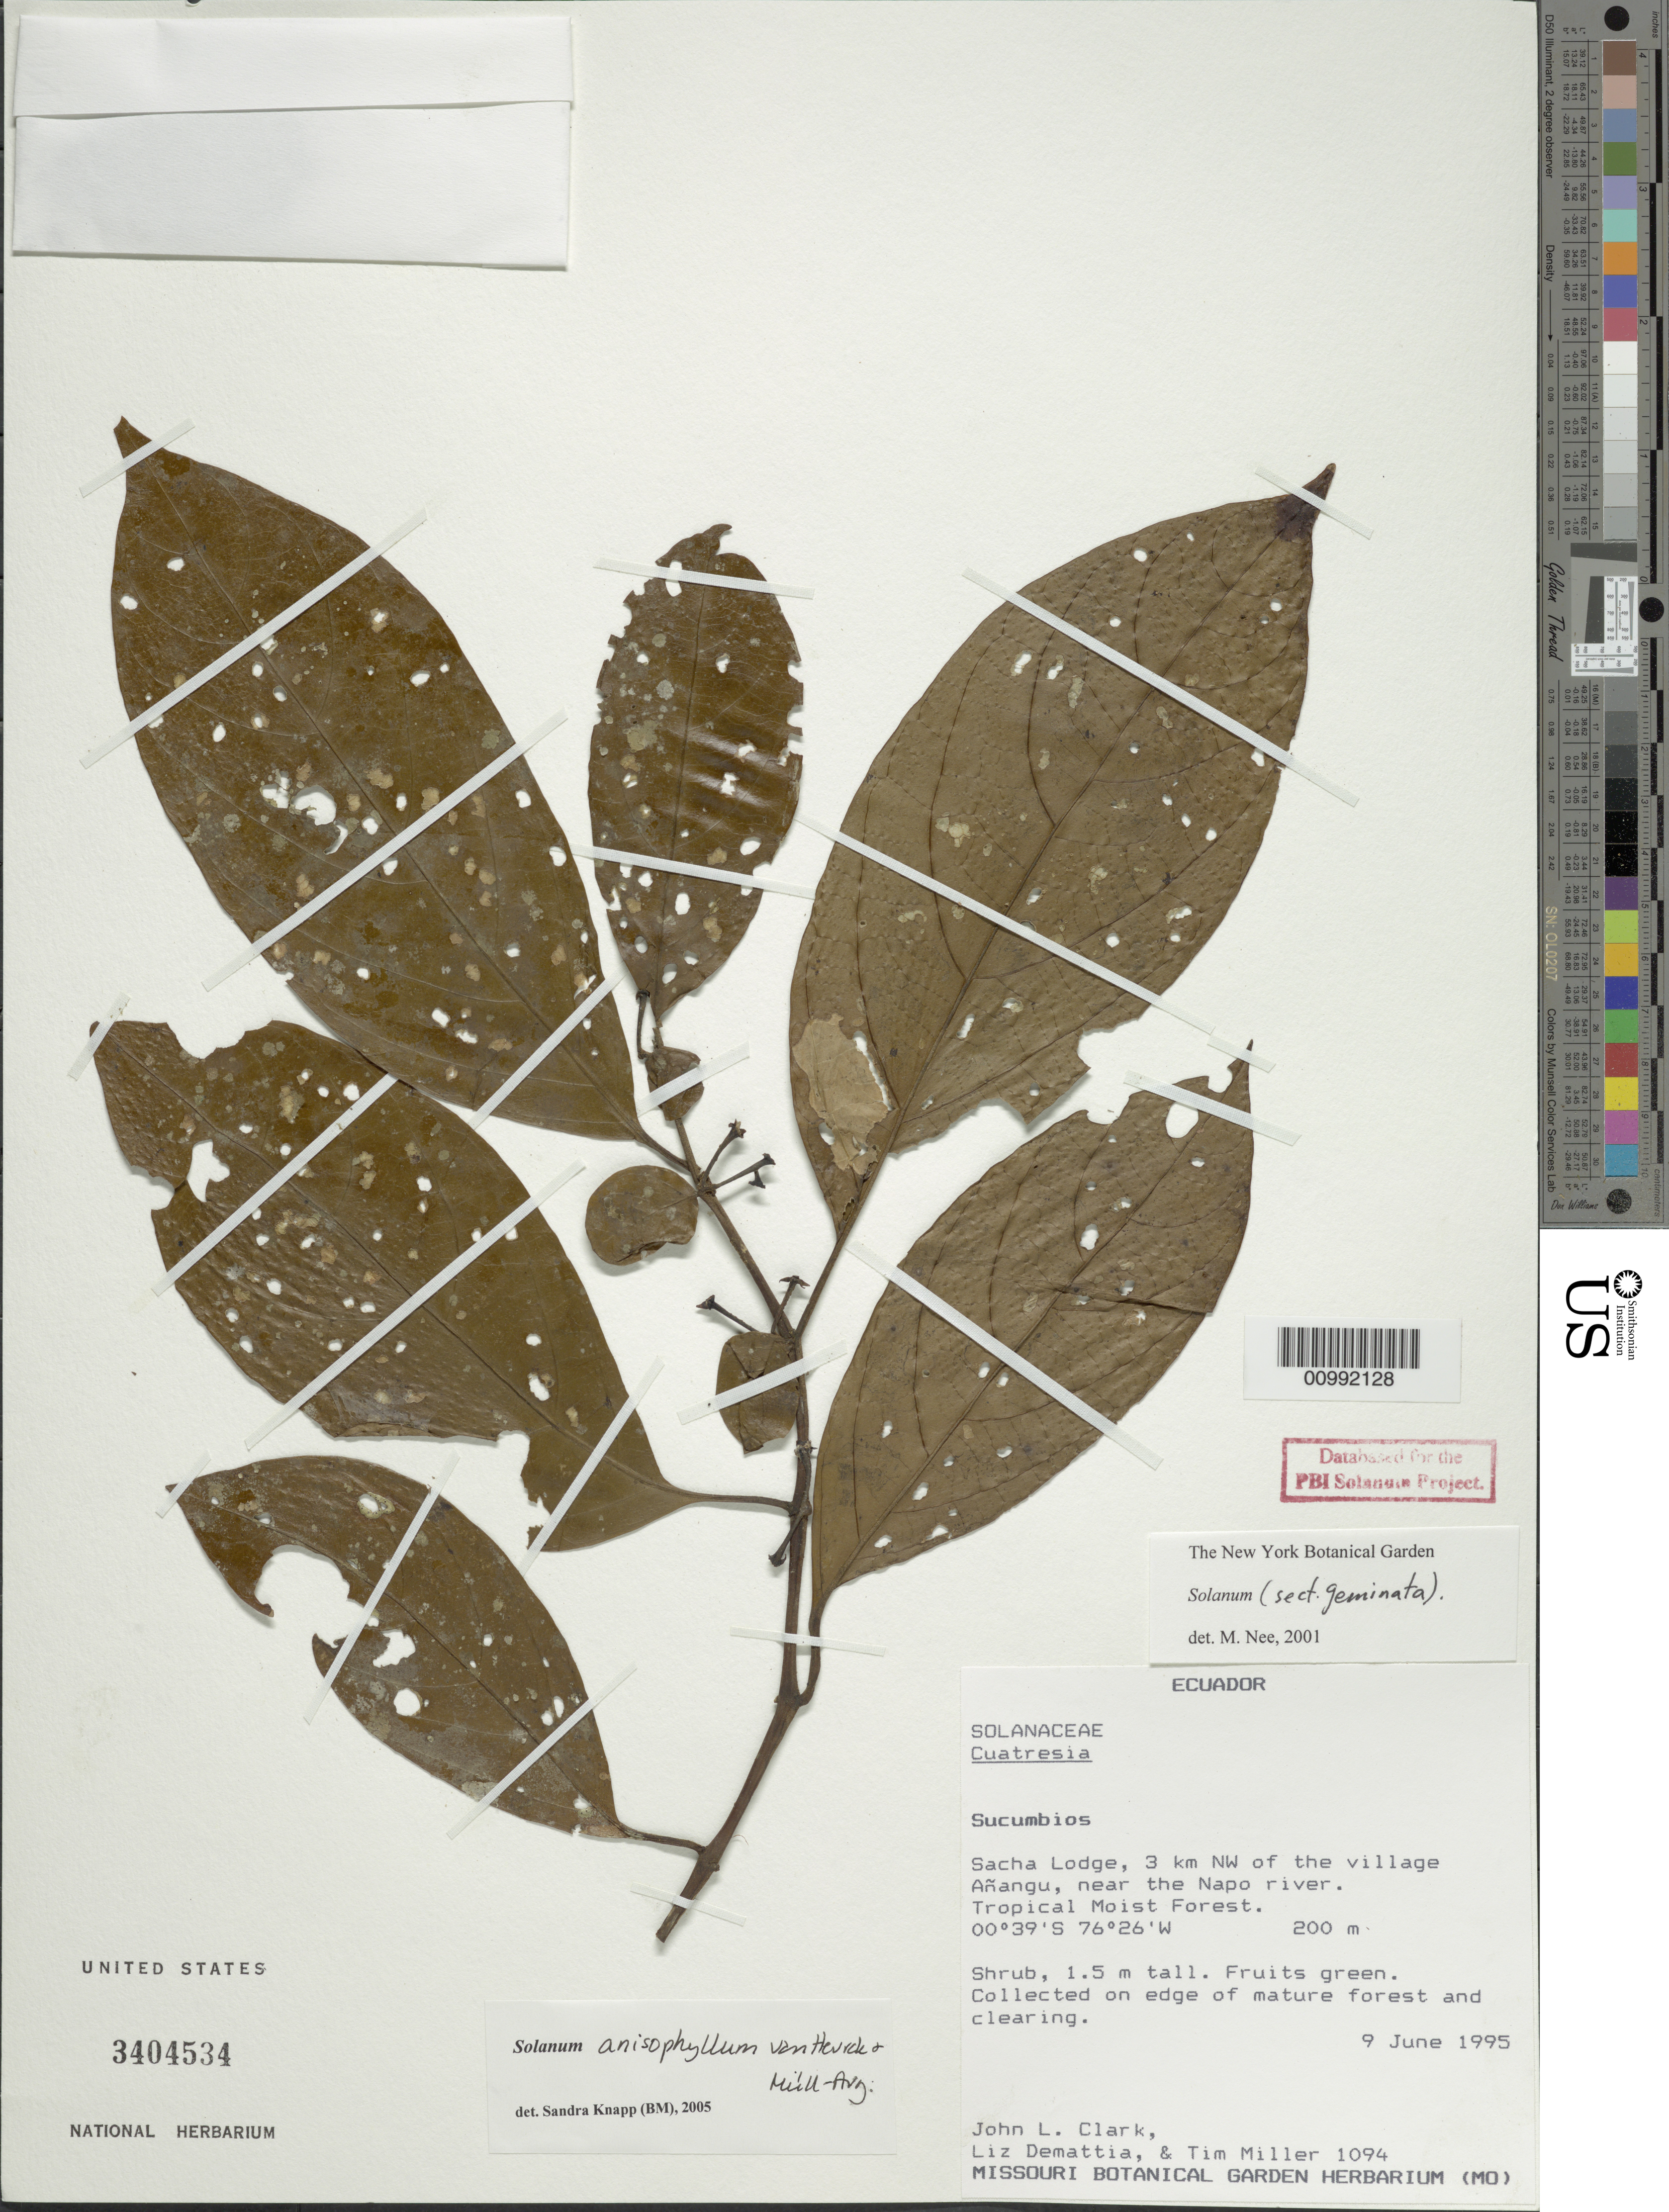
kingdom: Plantae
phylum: Tracheophyta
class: Magnoliopsida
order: Solanales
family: Solanaceae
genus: Solanum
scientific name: Solanum anisophyllum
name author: Van Heurck & Müll. Arg.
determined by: Knapp, S. D.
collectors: J. L. Clark, L. Demattia & T. Miller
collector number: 1094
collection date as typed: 9 Jun 1995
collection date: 1995-06-09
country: Ecuador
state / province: Sucumbios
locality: Sacha lodge, 3 km NW of the village Añangu, near the Napo River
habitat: tropical moist forest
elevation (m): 200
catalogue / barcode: US 3404534